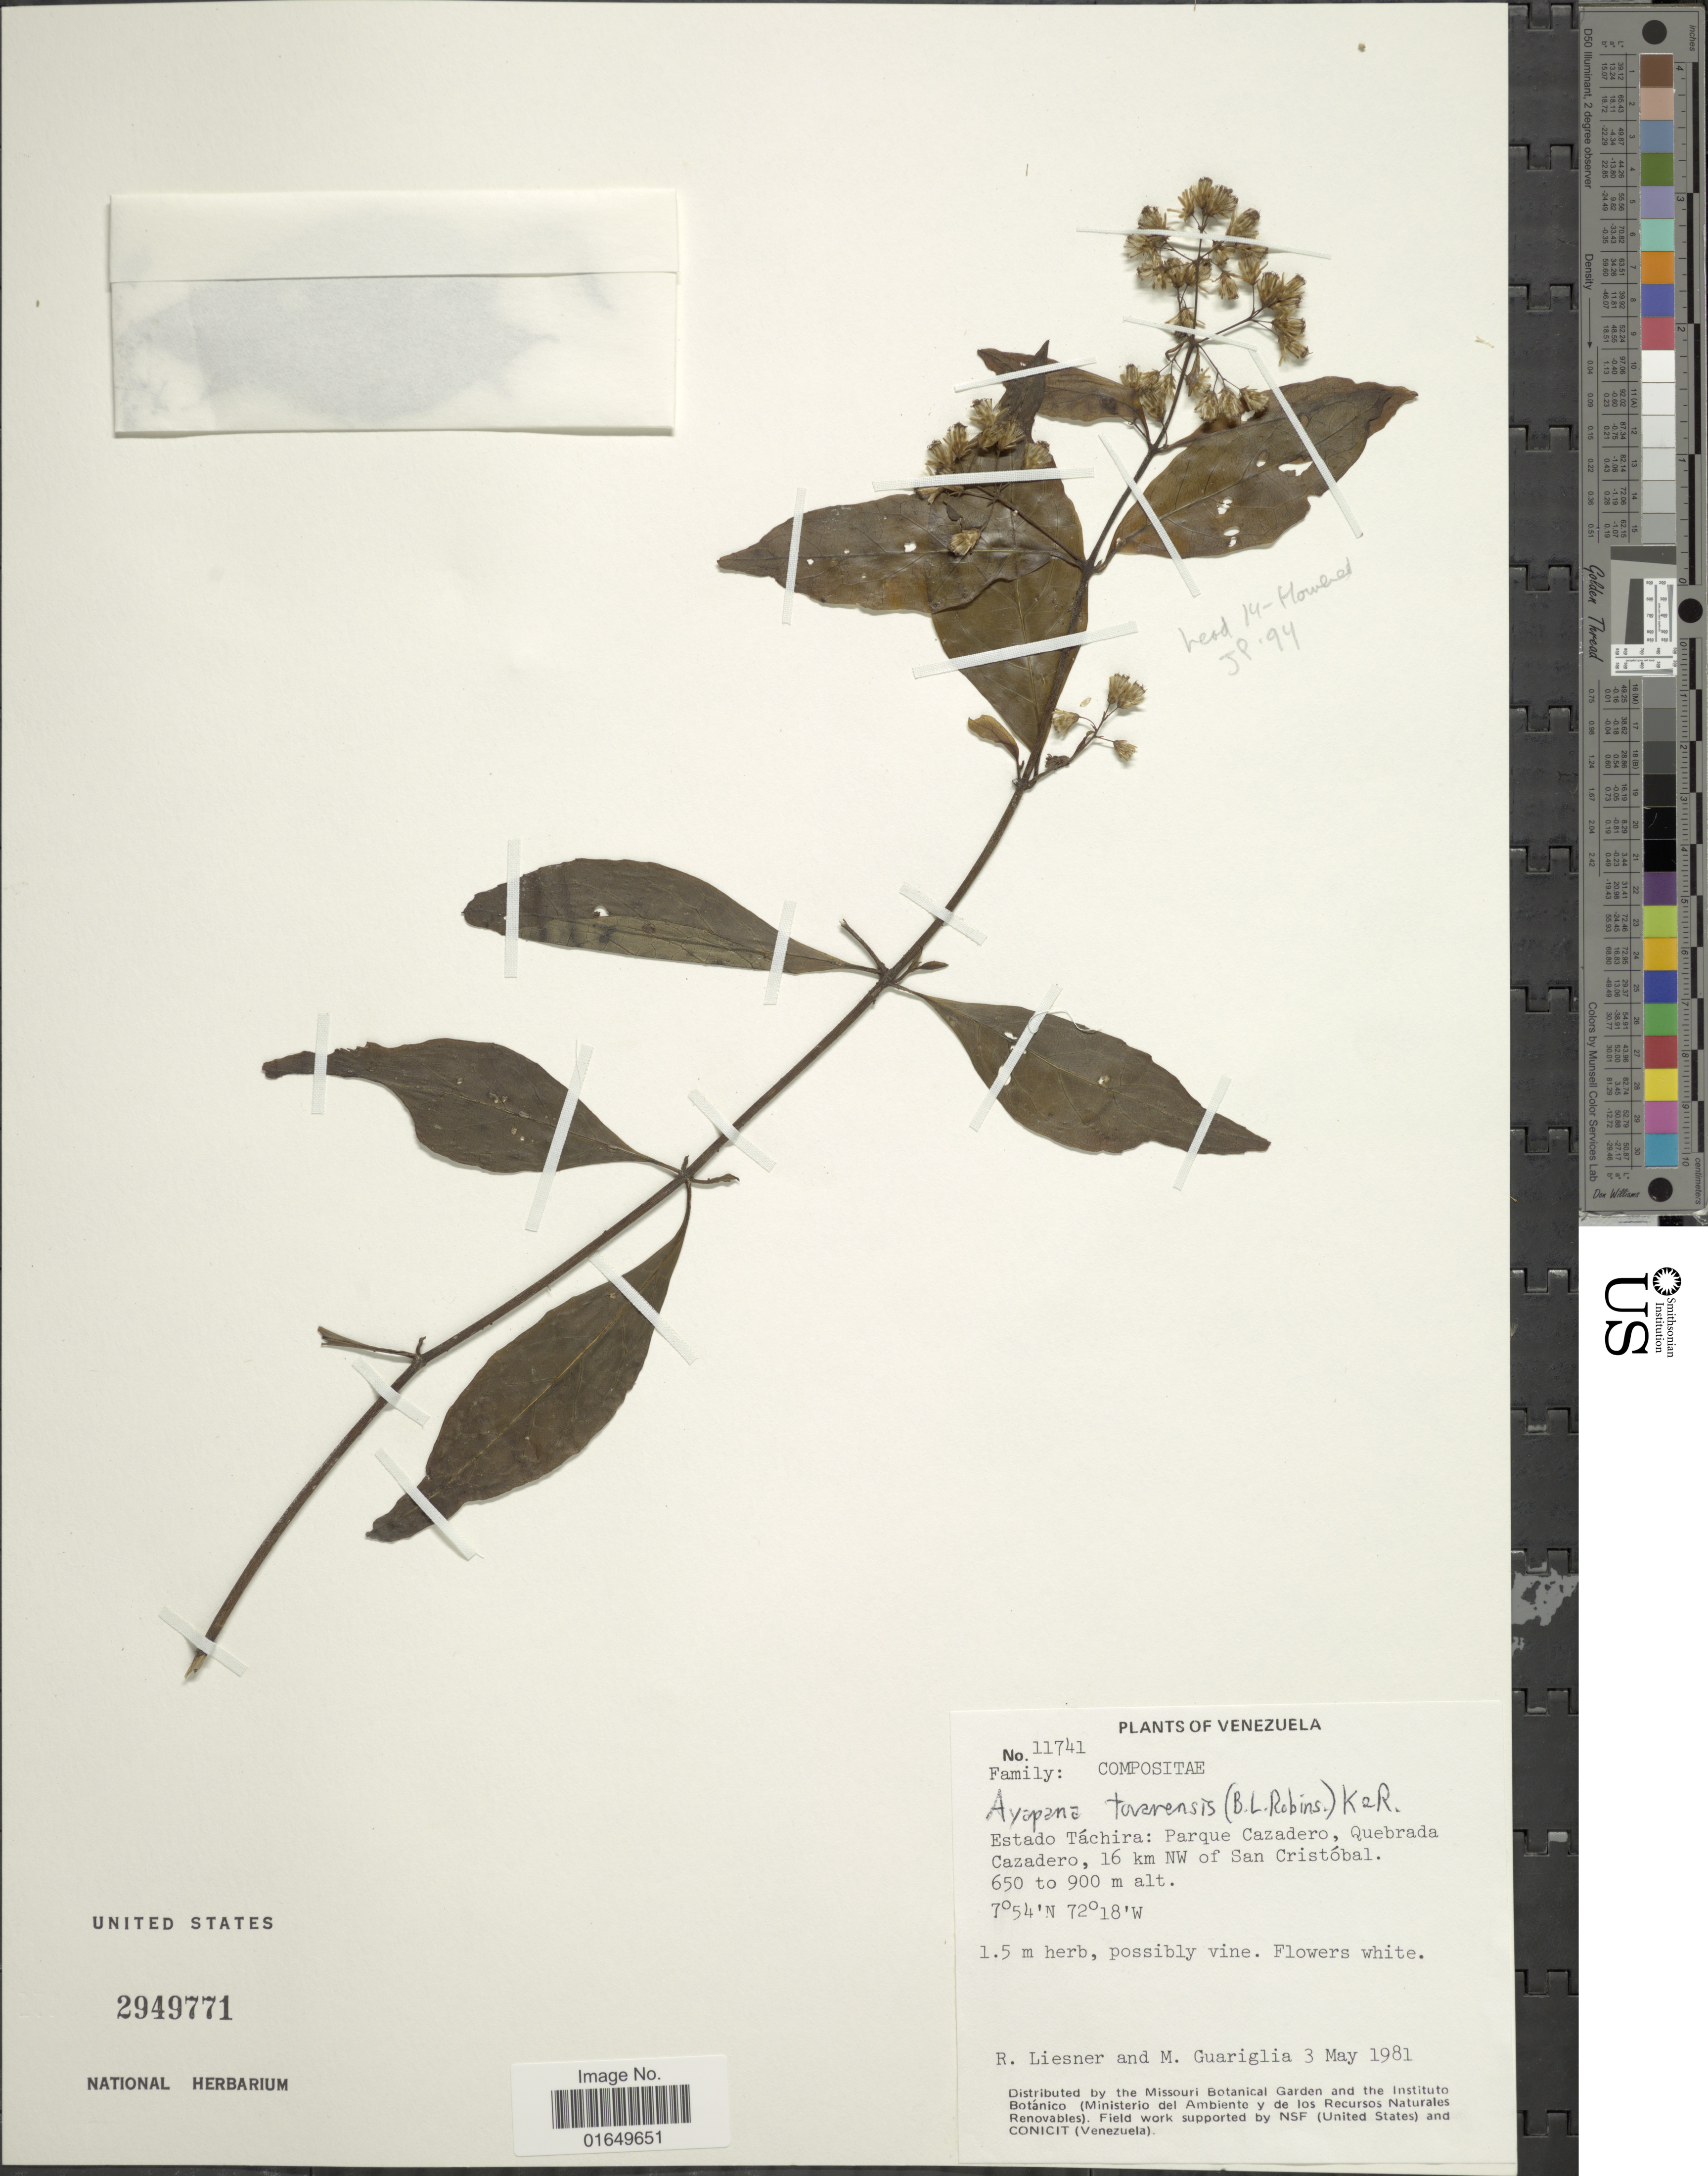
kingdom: Plantae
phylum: Tracheophyta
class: Magnoliopsida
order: Asterales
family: Asteraceae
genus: Ayapana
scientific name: Ayapana tovarensis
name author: (B.L. Rob.) R.M. King & H. Rob.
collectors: R. L. Liesner & M. Guariglia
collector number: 11741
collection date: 1981-05-03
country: Venezuela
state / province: Tachira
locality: Parque Cazadero, Quebrada Cazadero, 16 km NW of San Cristóbal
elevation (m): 650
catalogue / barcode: US 2949771